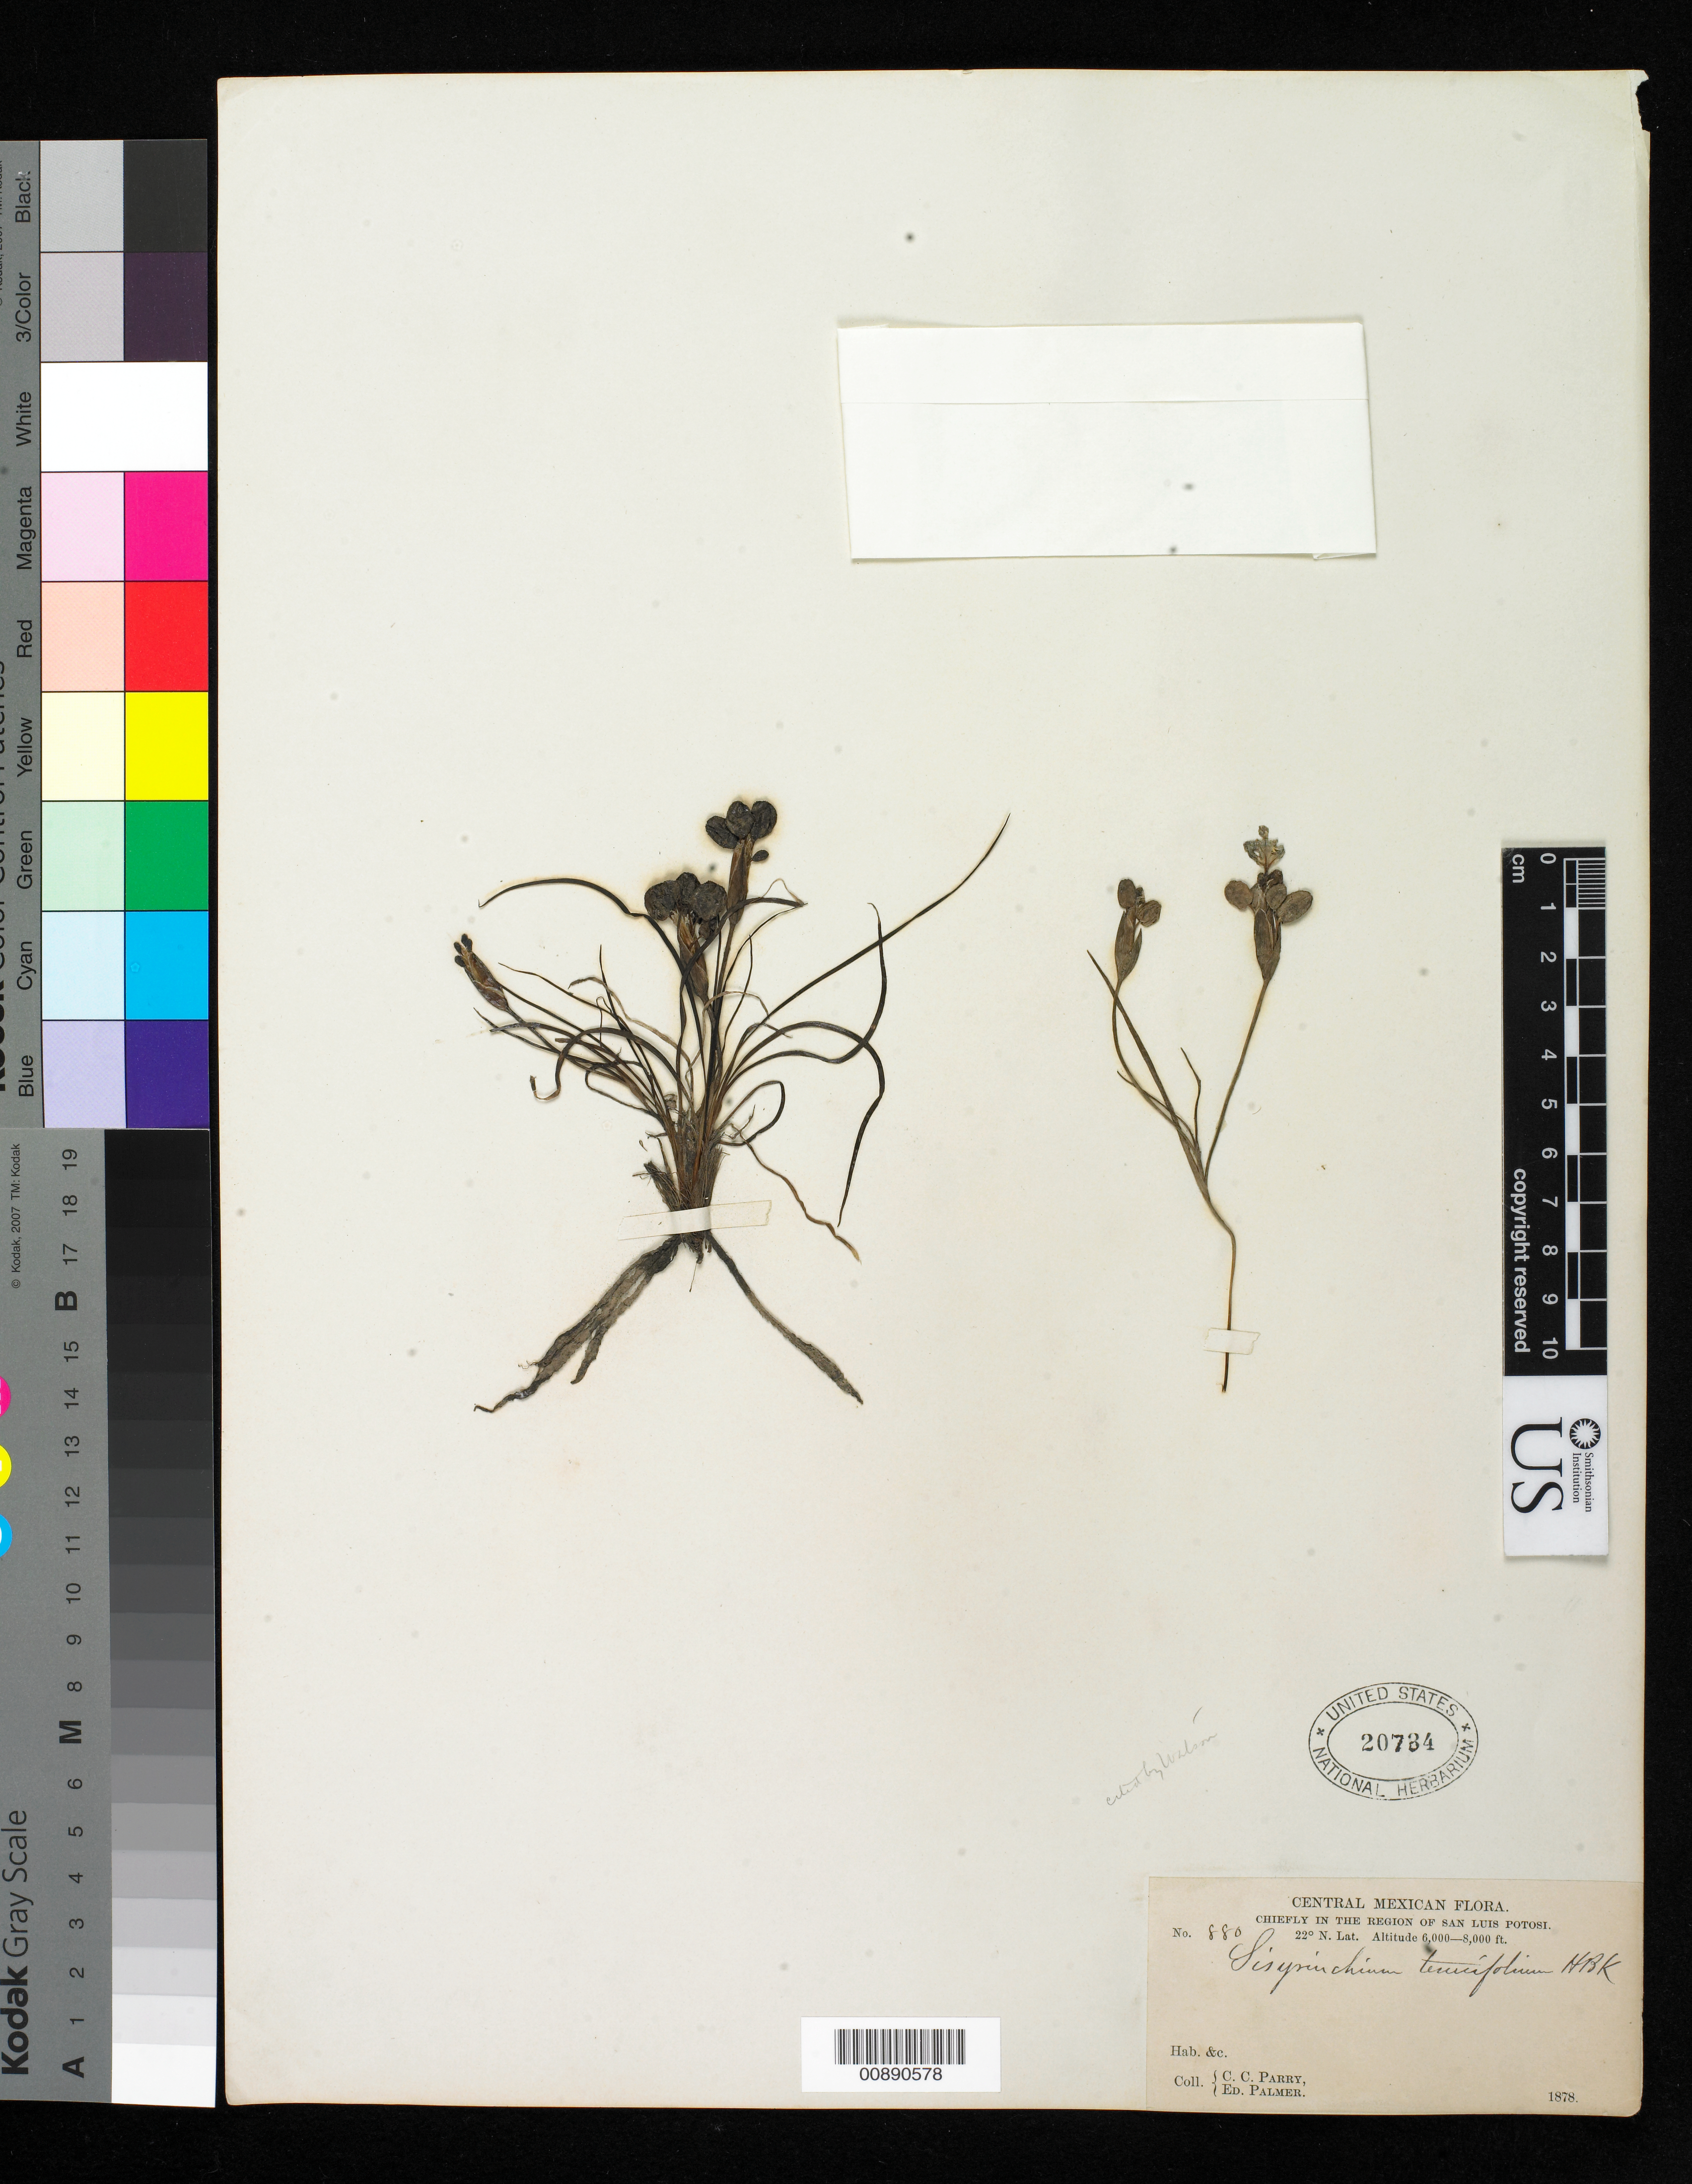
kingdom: Plantae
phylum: Tracheophyta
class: Liliopsida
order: Asparagales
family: Iridaceae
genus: Sisyrinchium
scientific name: Sisyrinchium tenuifolium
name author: Humb. & Bonpl. ex Willd.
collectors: C. C. Parry & E. Palmer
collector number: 880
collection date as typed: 1878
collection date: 1878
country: Mexico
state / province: San Luis Potosí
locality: Chiefly in the region of San Luis Potosí.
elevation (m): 1829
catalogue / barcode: US 20734